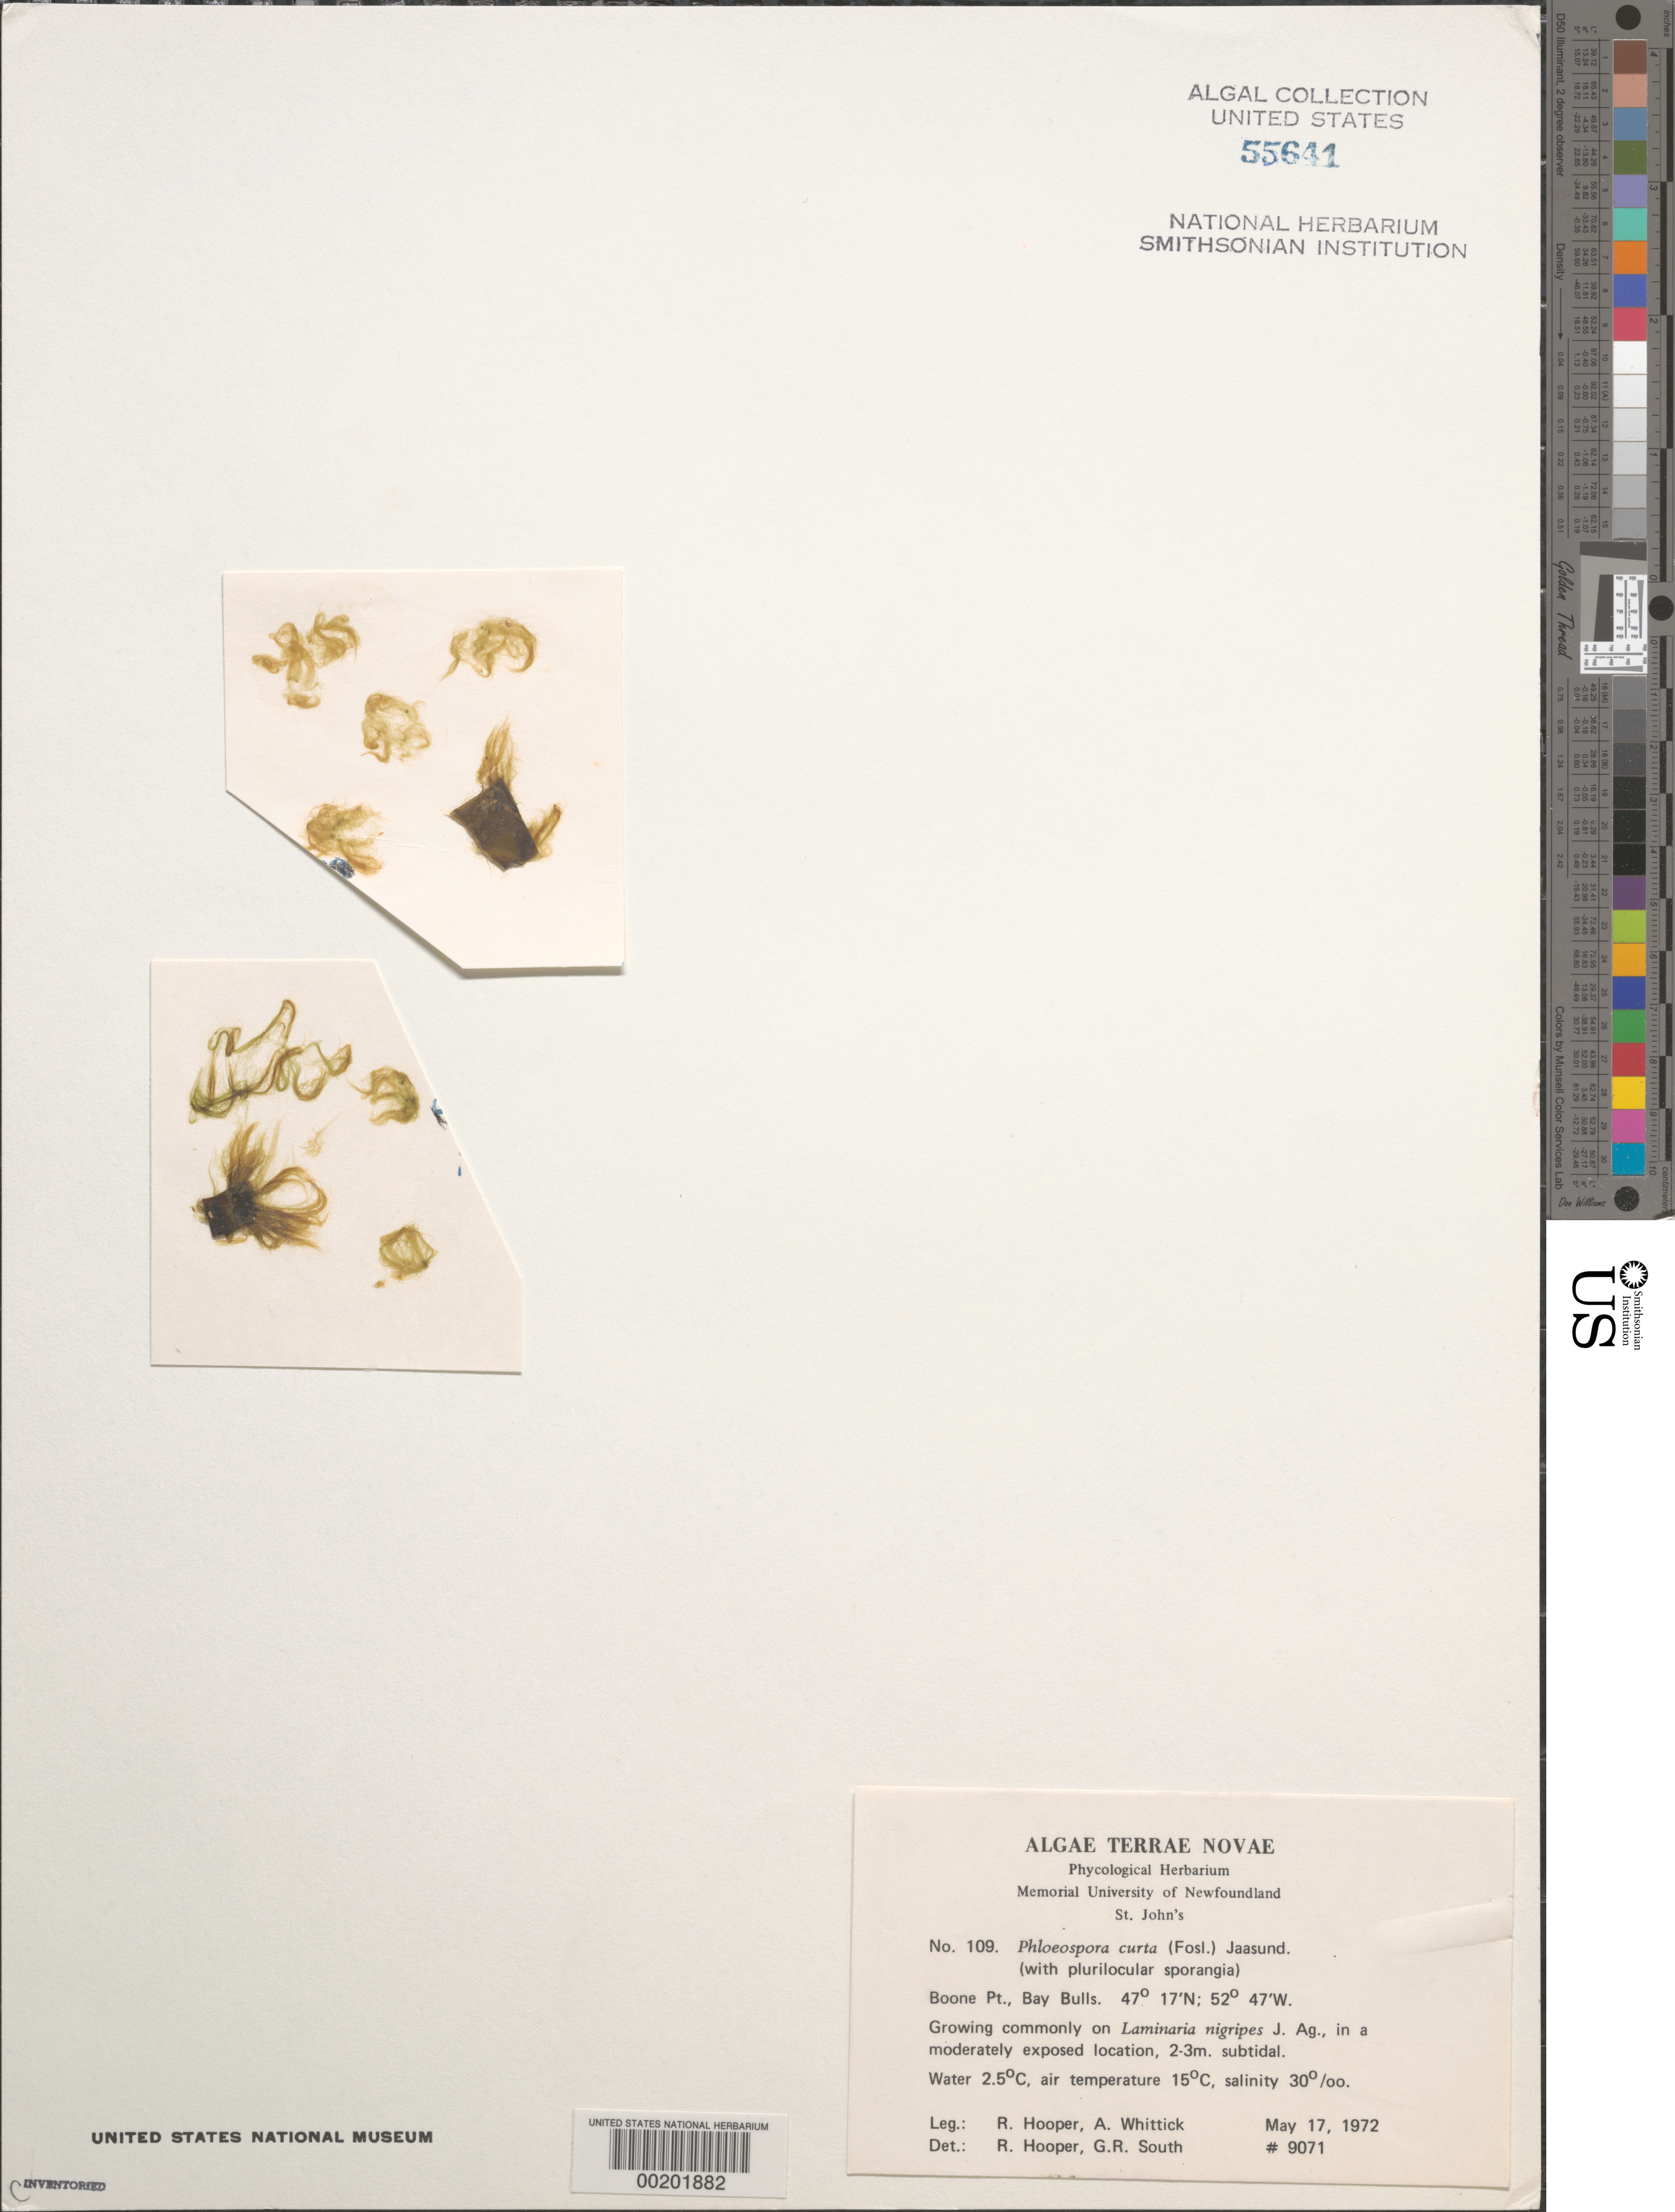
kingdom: Chromista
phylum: Ochrophyta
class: Phaeophyceae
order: Ectocarpales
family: Chordariaceae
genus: Fosliea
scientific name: Fosliea curta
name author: (Foslie) Reinke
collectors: R. G. Hooper & A. Whittick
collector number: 9071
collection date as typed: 17 May 1972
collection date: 1972-05-17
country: Canada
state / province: Newfoundland and Labrador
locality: Boone Point, Bay Bulls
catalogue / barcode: US 55641